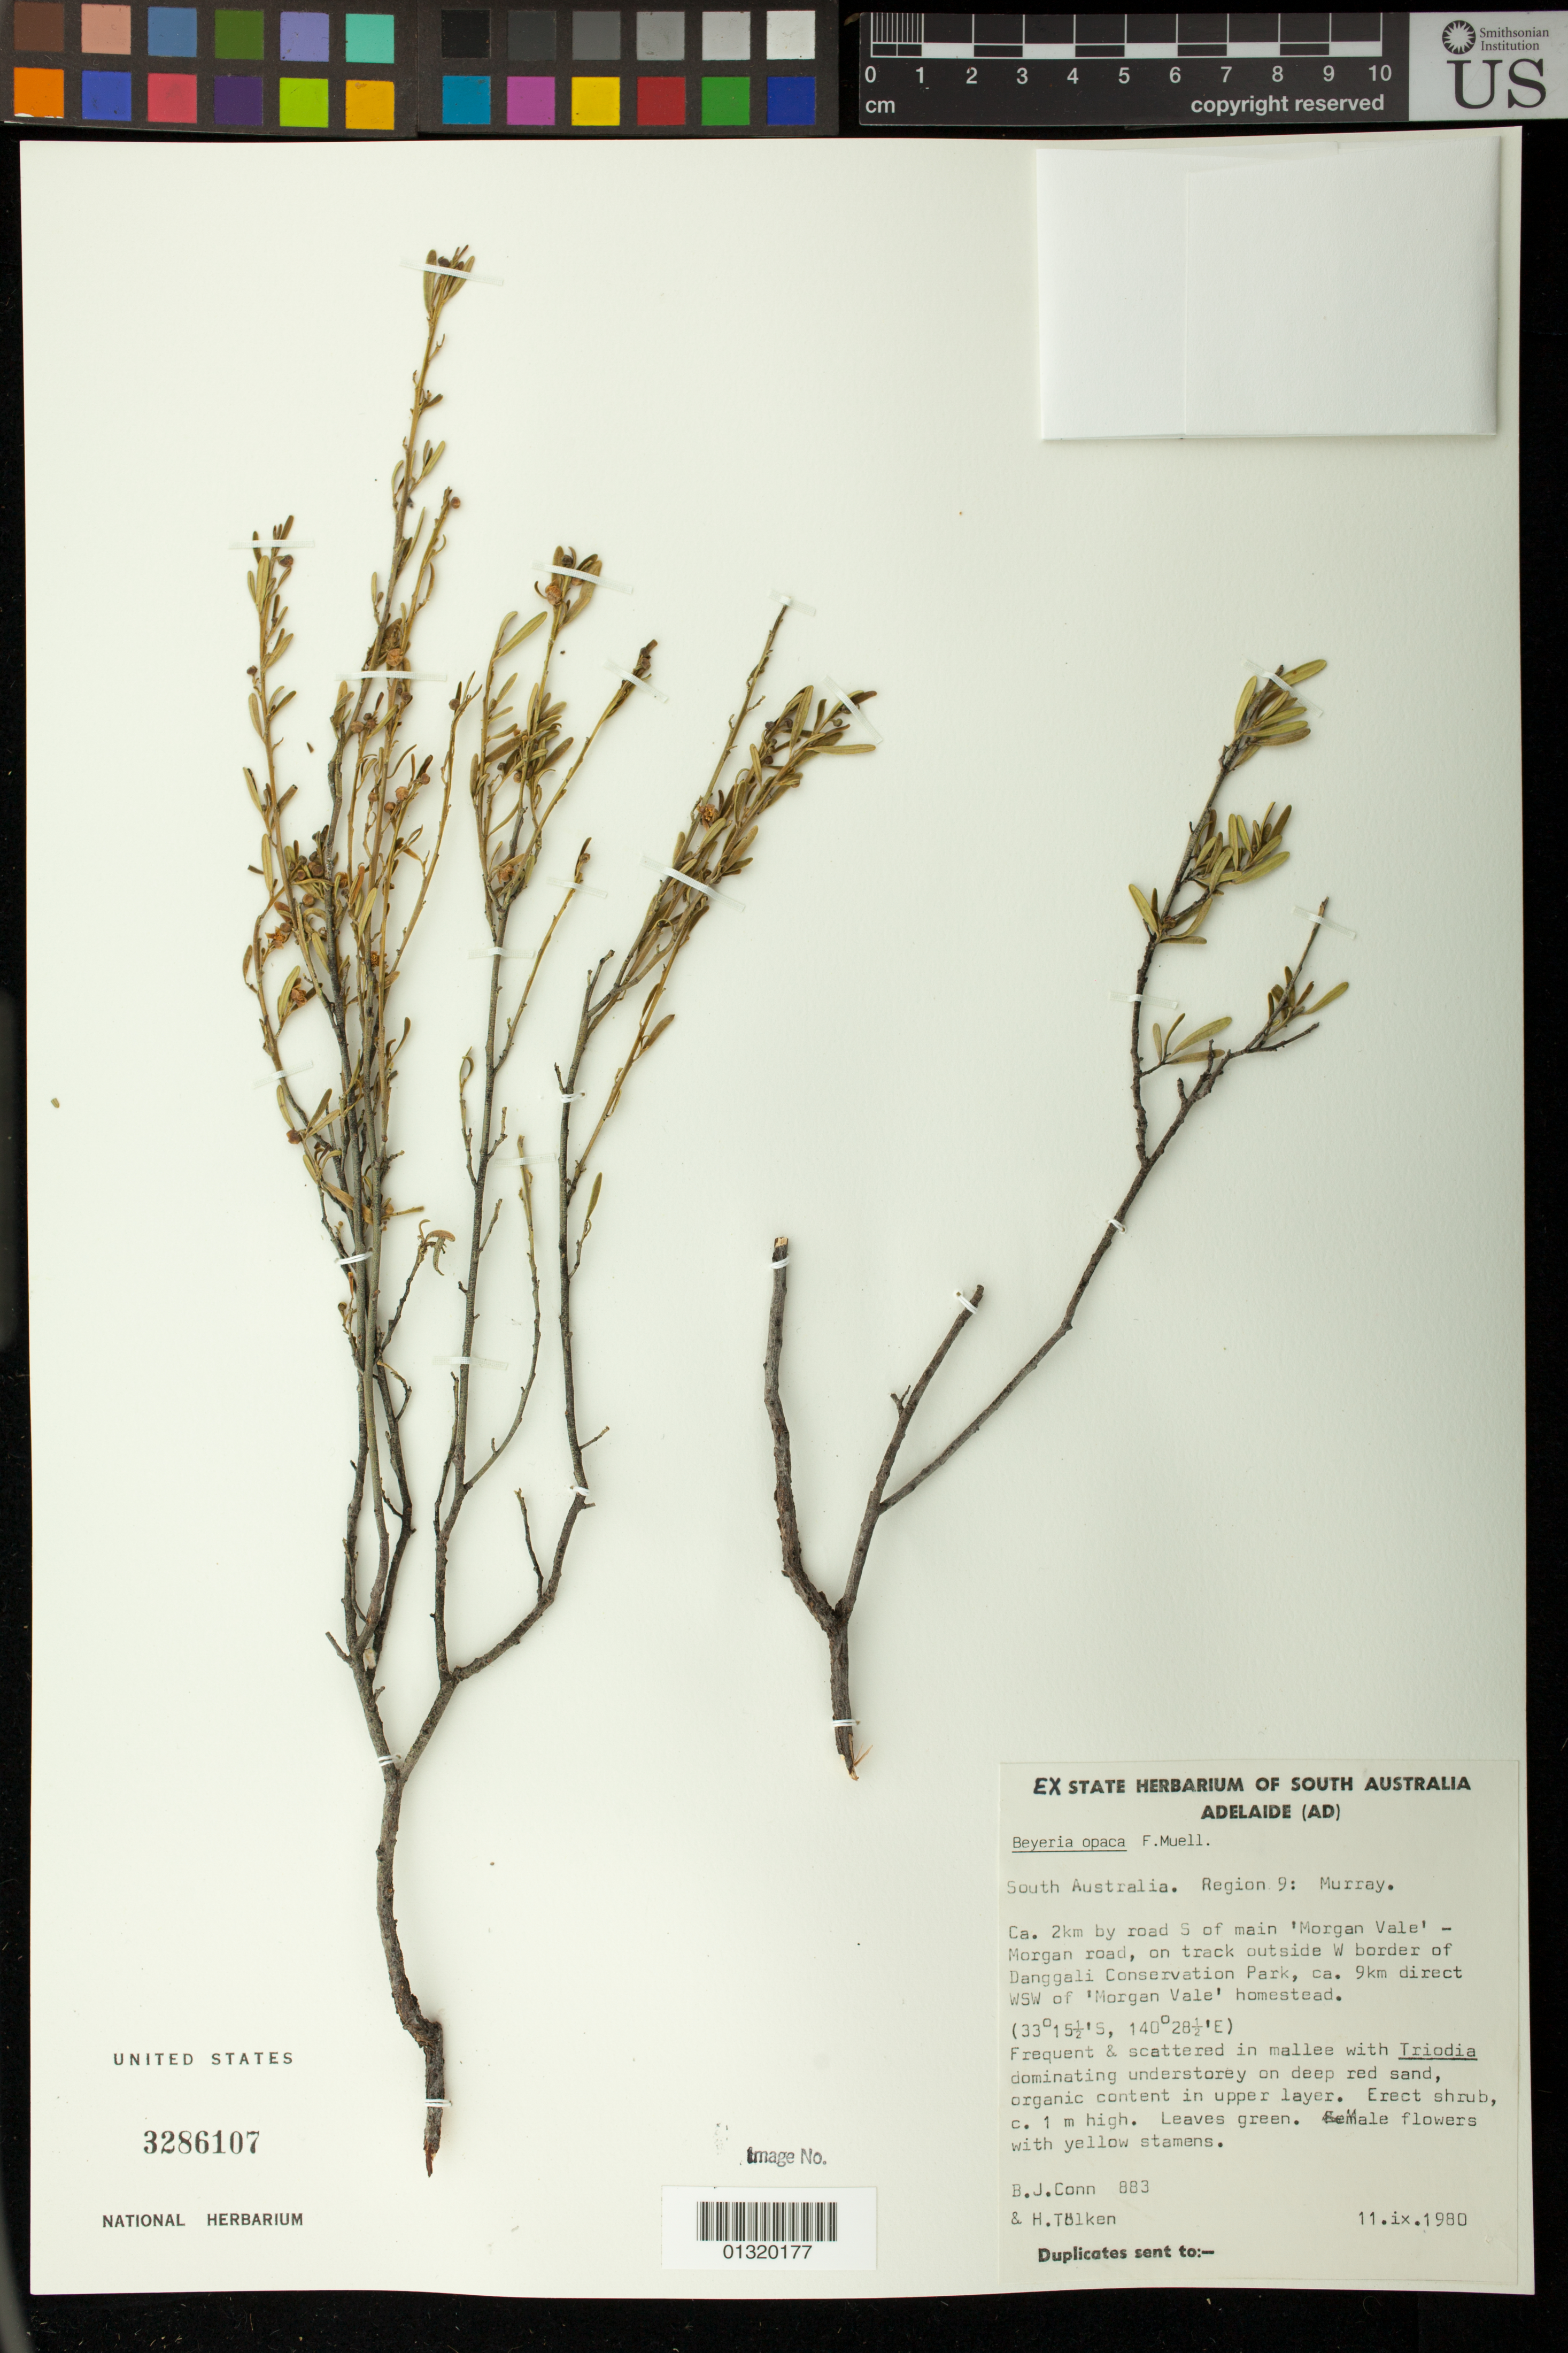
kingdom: Plantae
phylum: Tracheophyta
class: Magnoliopsida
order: Malpighiales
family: Euphorbiaceae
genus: Beyeria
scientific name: Beyeria opaca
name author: F. Muell.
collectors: B. Conn & H. R. Tölken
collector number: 883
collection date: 1980-09-11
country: Australia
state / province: South Australia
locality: Region 9: Murray. Ca. 2km by road S of main 'Morgan Vale' - Morggan road, on track outside W border of Danggali Conservation Park, ca. 9km direct WSW of 'Morgan Vale' homestead.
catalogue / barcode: US 3286107